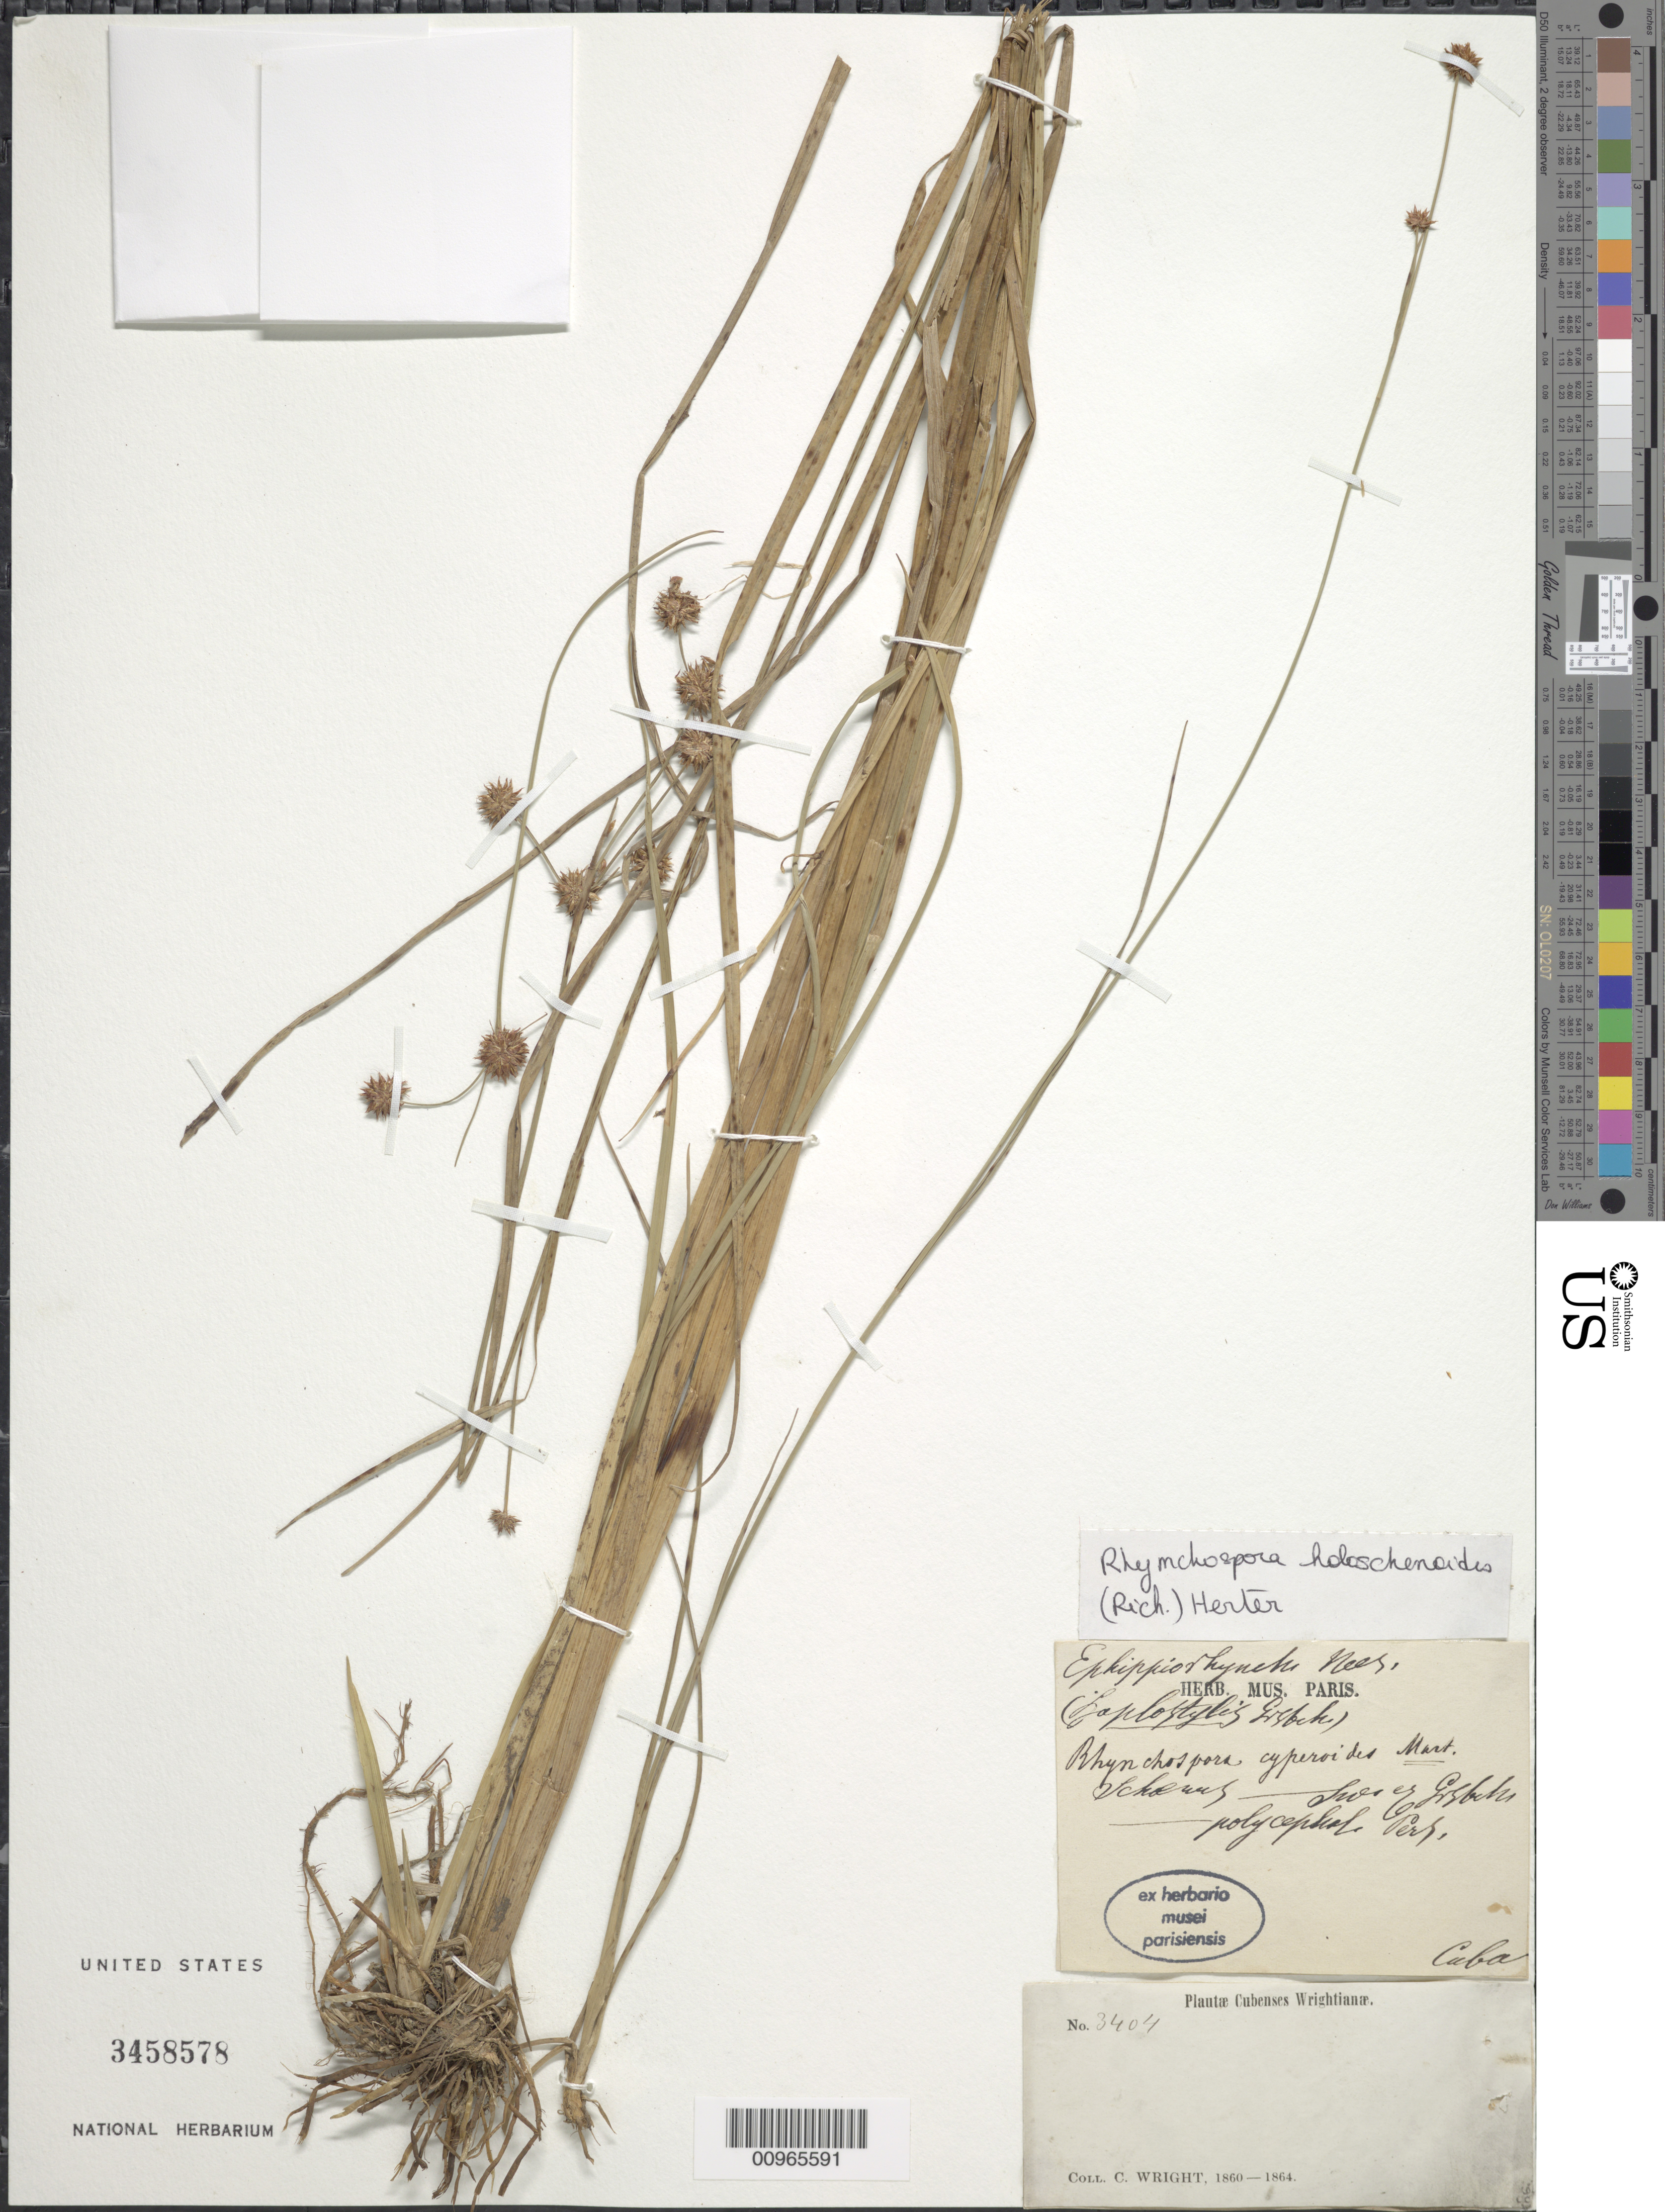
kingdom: Plantae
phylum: Tracheophyta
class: Liliopsida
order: Poales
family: Cyperaceae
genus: Rhynchospora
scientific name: Rhynchospora holoschoenoides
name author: (Rich.) Herter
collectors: C. Wright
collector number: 3404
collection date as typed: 1860 to -- --- 1864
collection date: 1860/1864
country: Cuba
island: Cuba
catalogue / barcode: US 3458578